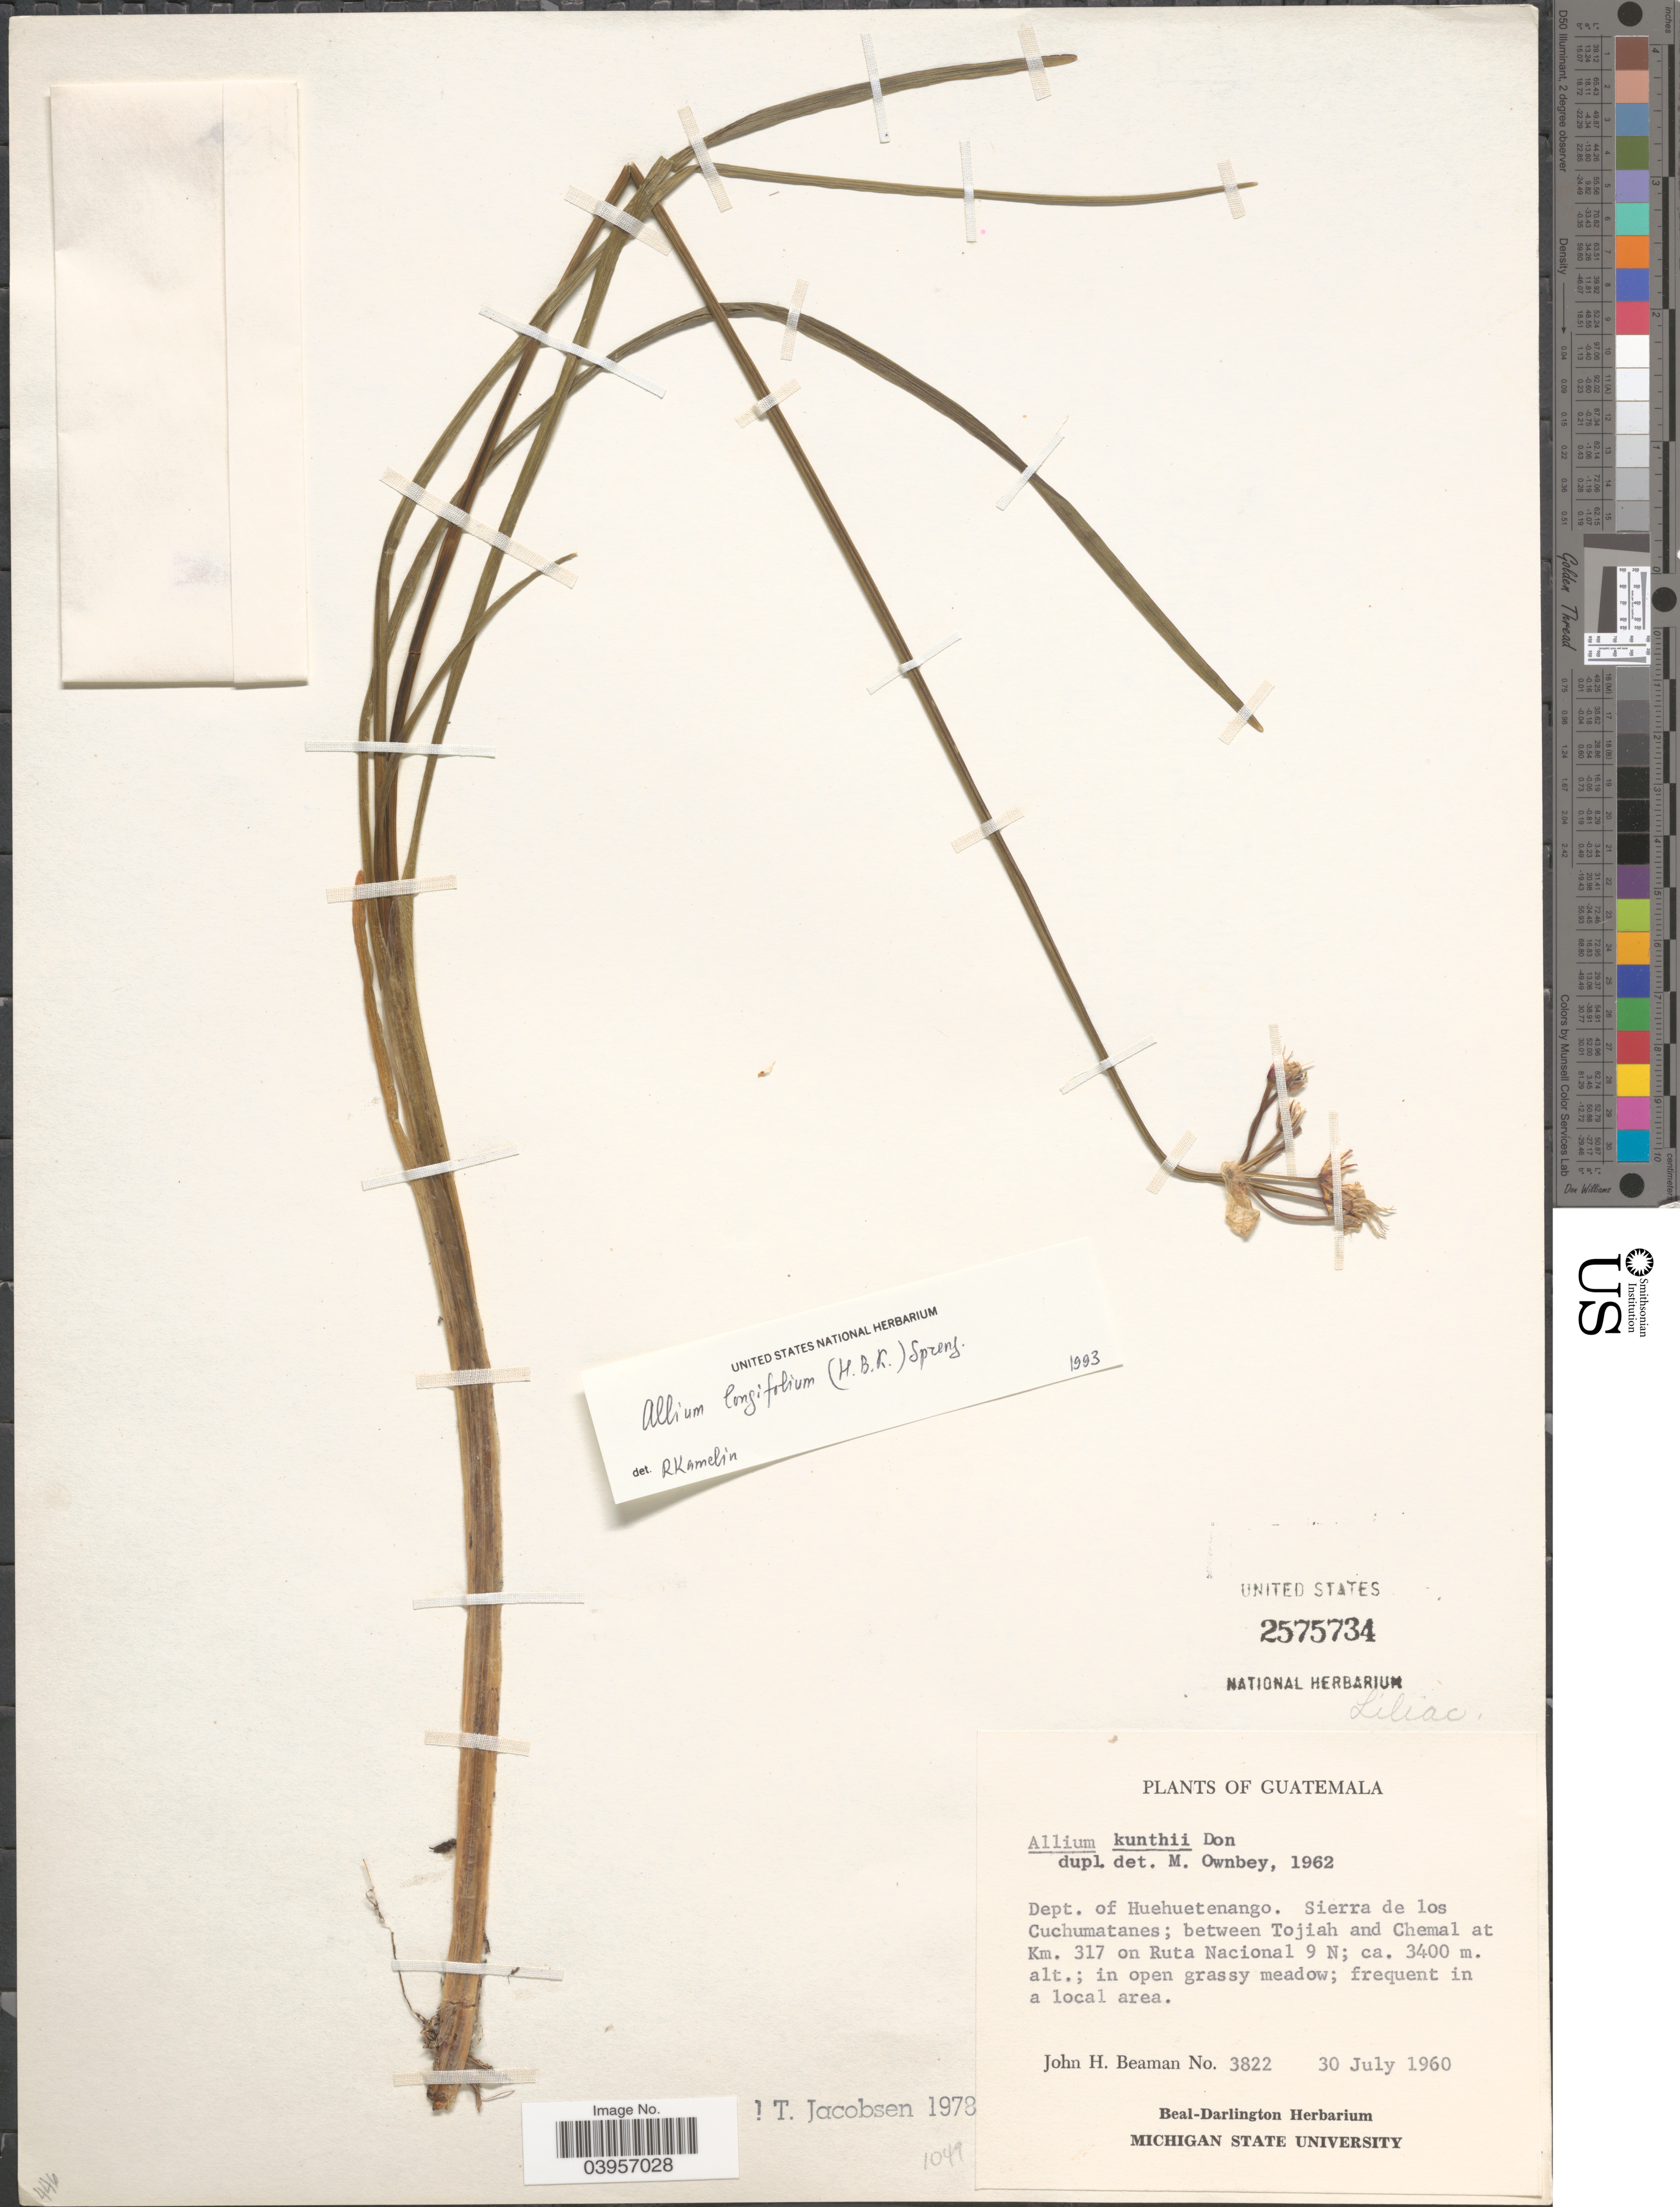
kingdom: Plantae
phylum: Tracheophyta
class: Liliopsida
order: Asparagales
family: Amaryllidaceae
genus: Allium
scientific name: Allium longifolium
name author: (Kunth) Spreng.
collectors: J. H. Beaman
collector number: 3822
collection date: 1960-07-30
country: Guatemala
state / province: Huehuetenango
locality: Dept. of Huehuetenango. Sierra de los Cuchumatanes; between Tojiah and Chemal at Km. 317 on Ruta Nacional 9 N.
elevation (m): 3400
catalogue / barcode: US 2575734